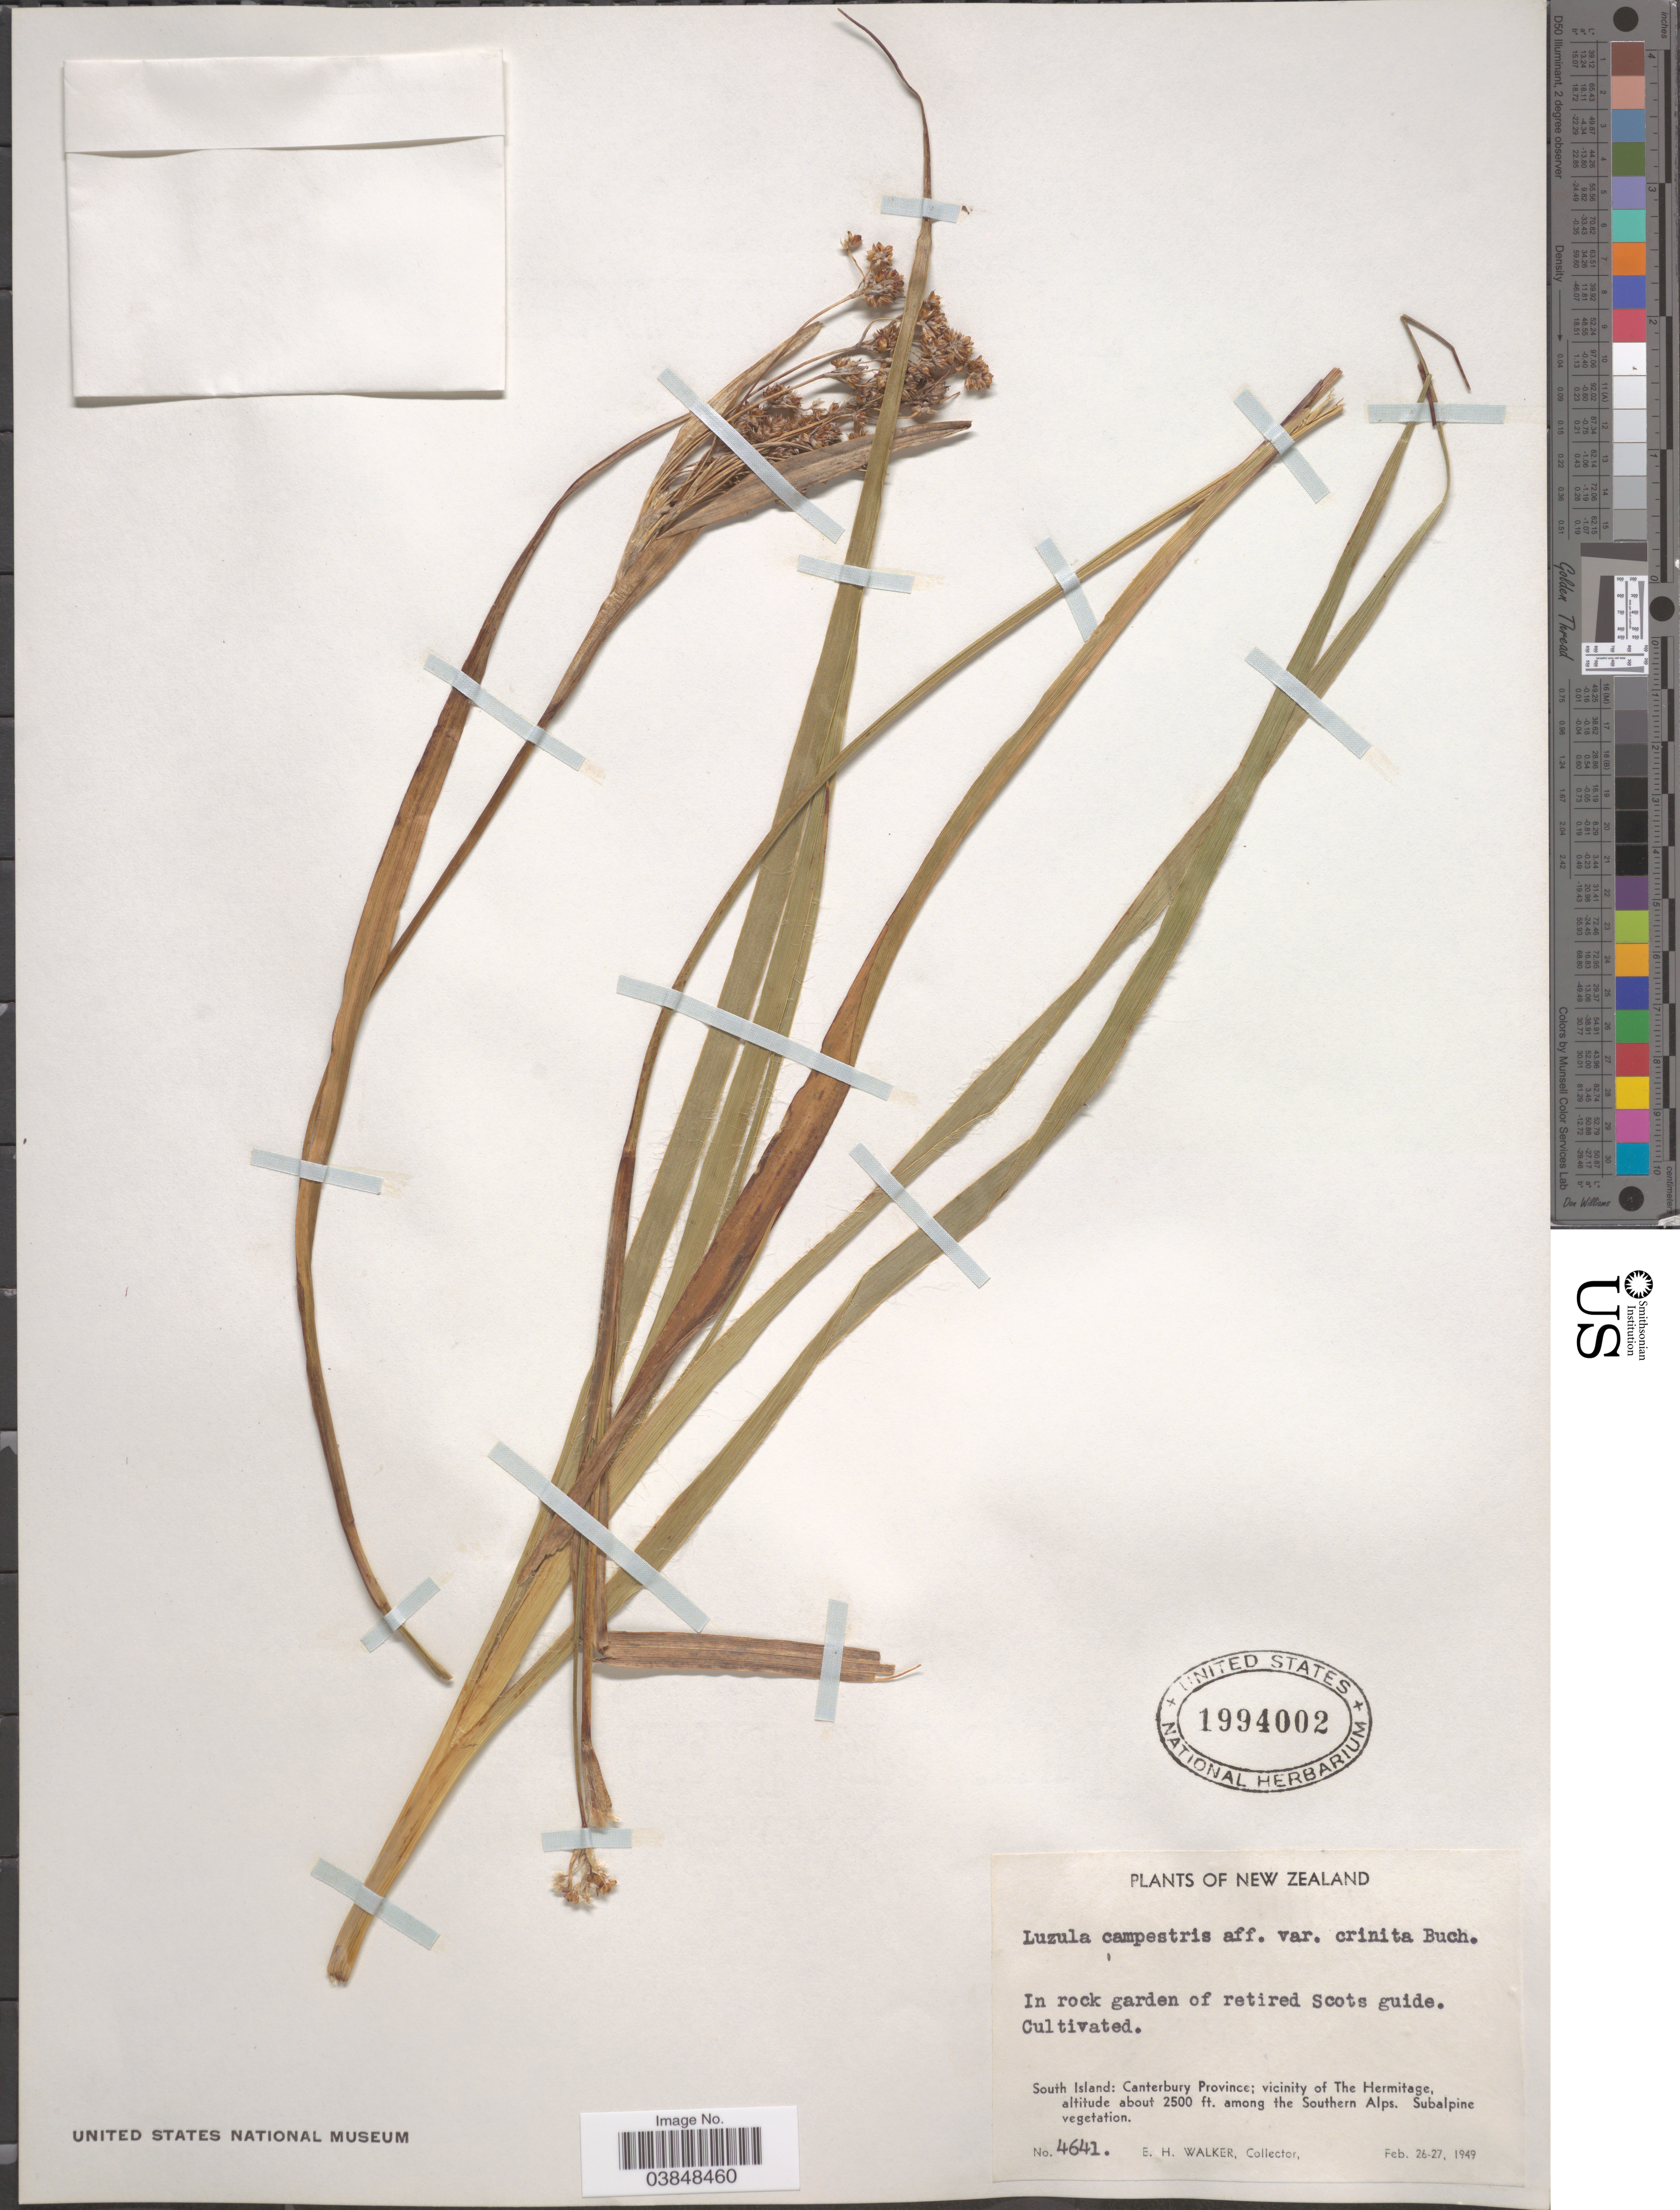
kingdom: Plantae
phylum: Tracheophyta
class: Liliopsida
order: Poales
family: Juncaceae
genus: Luzula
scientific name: Luzula campestris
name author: (L.) DC.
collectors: E. H. Walker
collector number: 4641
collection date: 1949-02-26/1949-02-27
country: New Zealand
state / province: Canterbury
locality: In rock garden of retired Scots guide. South Island: Vicinity of the Hermitage, among the Southern Alps. Subalpine vegetation.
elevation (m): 762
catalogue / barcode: US 1994002